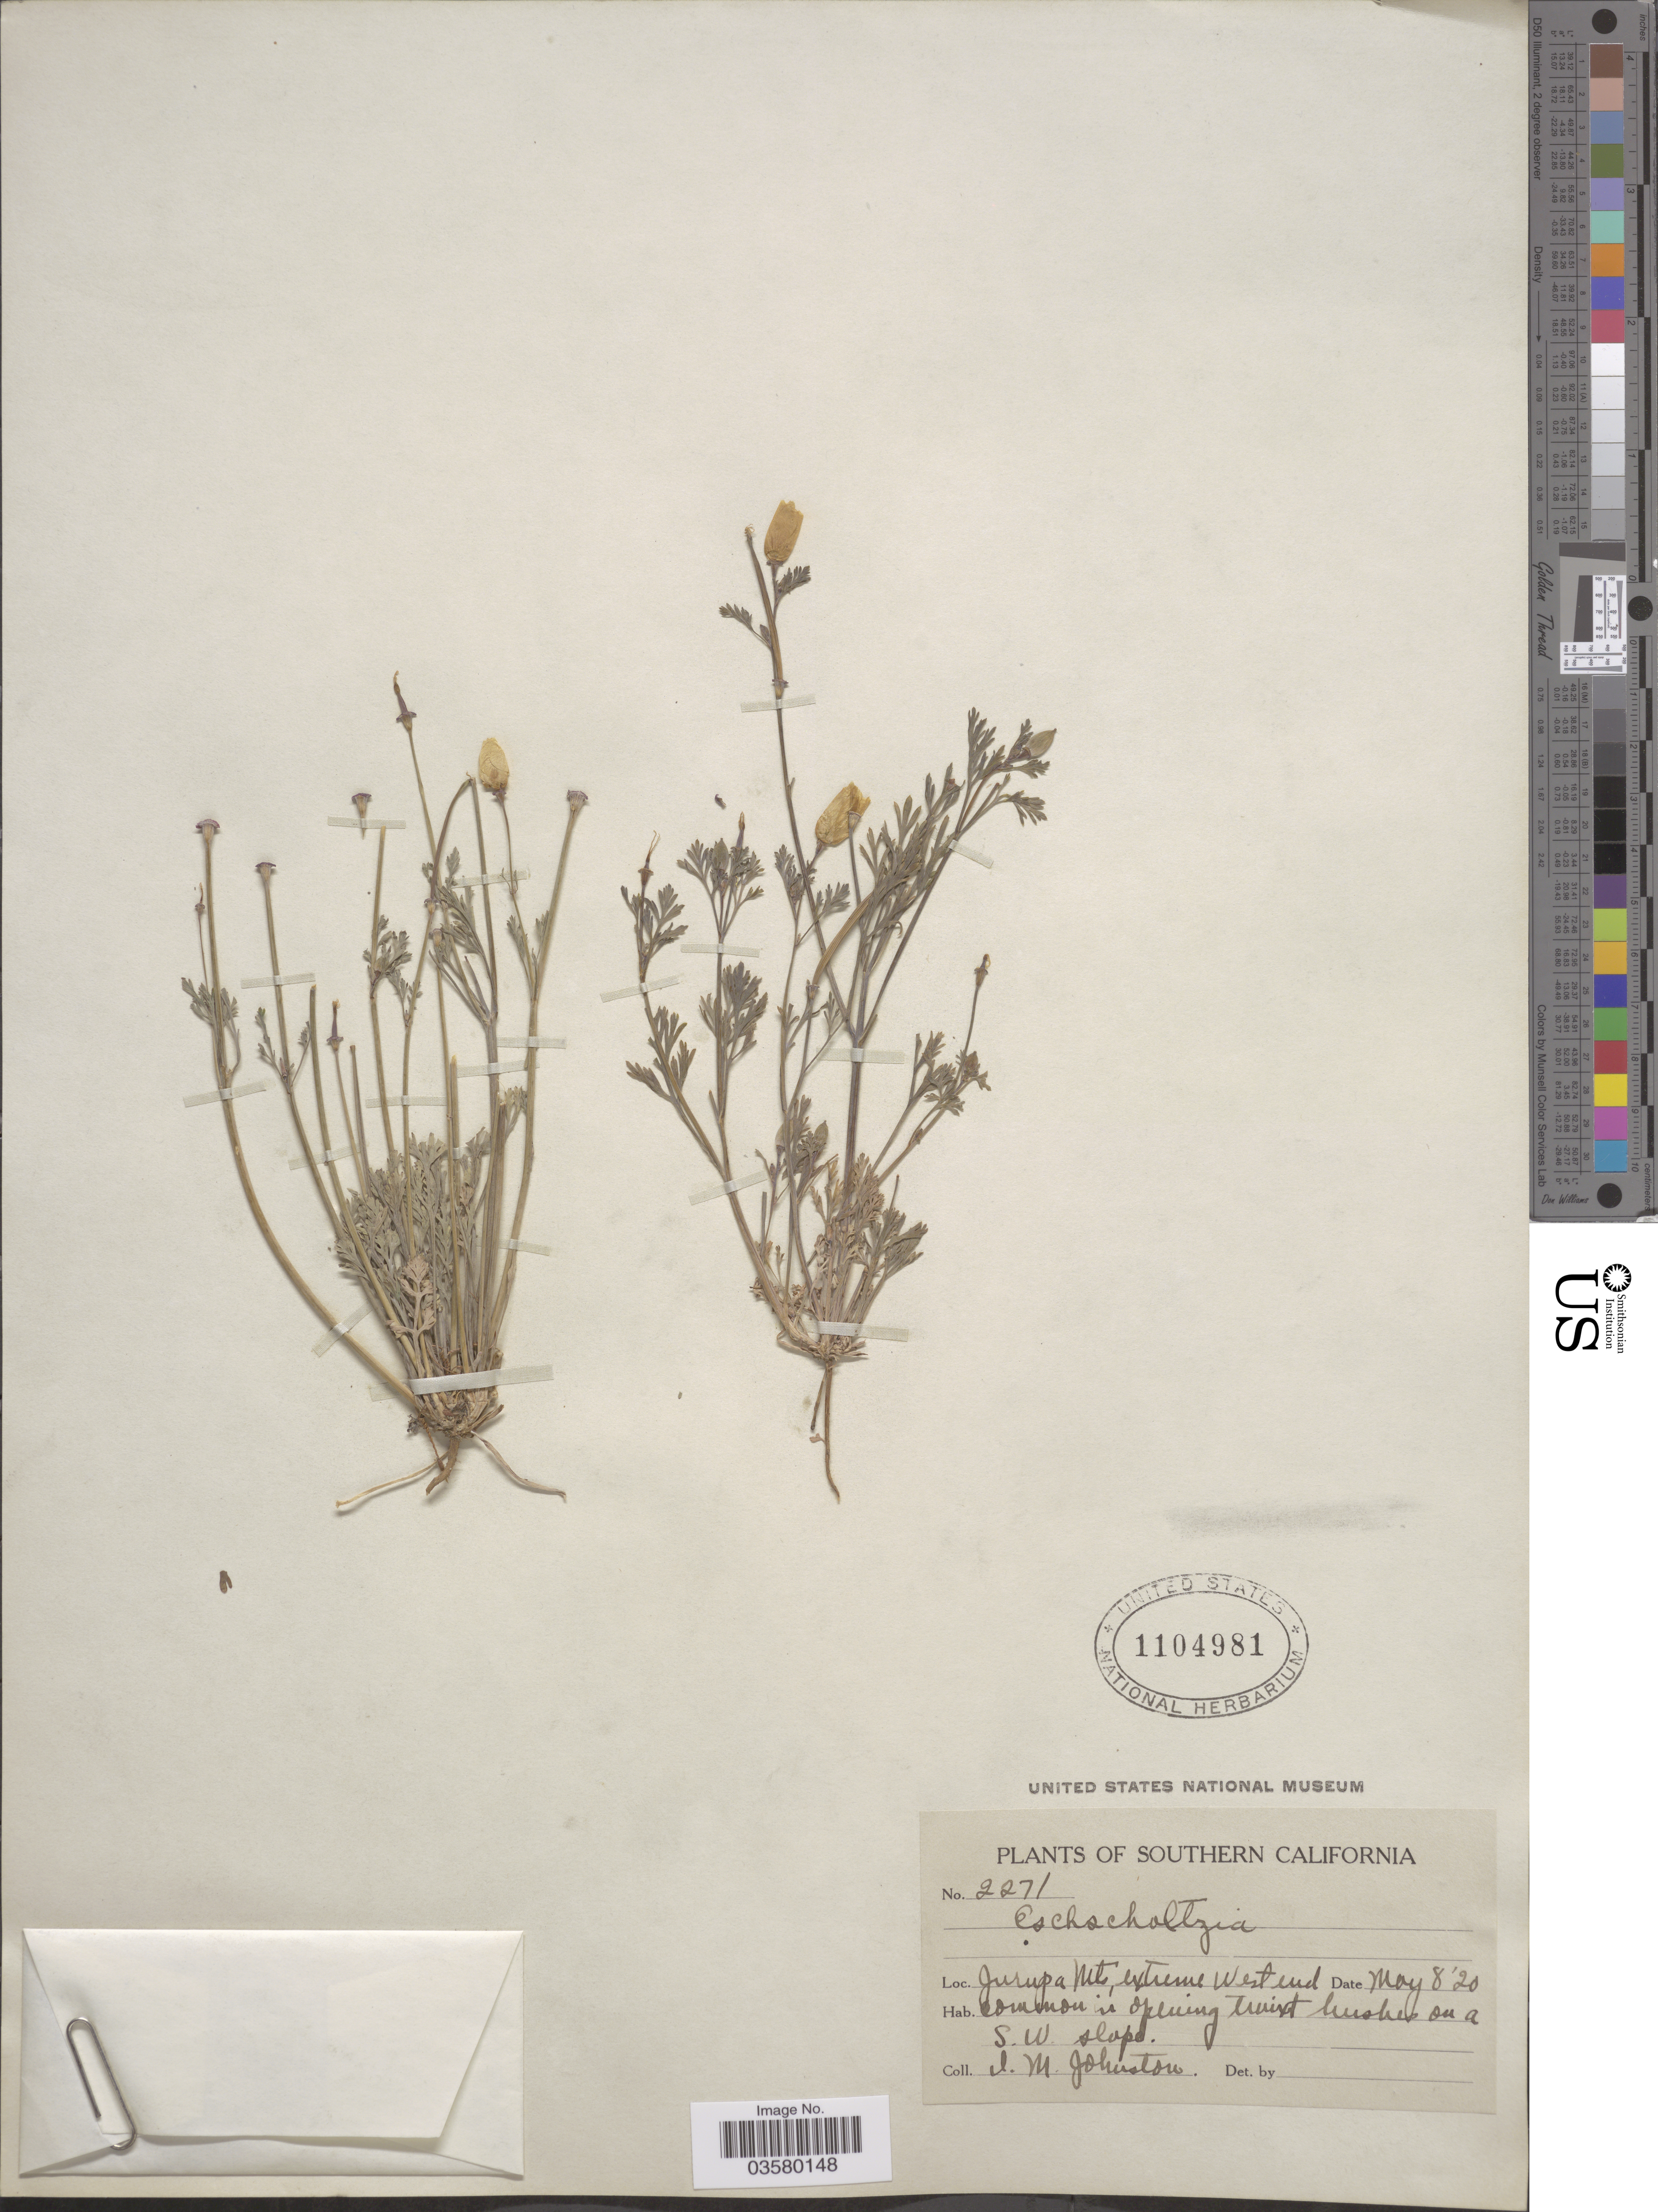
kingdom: Plantae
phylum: Tracheophyta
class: Magnoliopsida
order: Ranunculales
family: Papaveraceae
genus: Eschscholzia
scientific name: Eschscholzia ambigua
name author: Greene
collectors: I.M. Johnston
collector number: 2271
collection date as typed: Transcribed d/m/y: 8/5/20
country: United States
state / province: California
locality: Southern California. Jurupa Mts, extreme West end.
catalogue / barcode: US 1104981